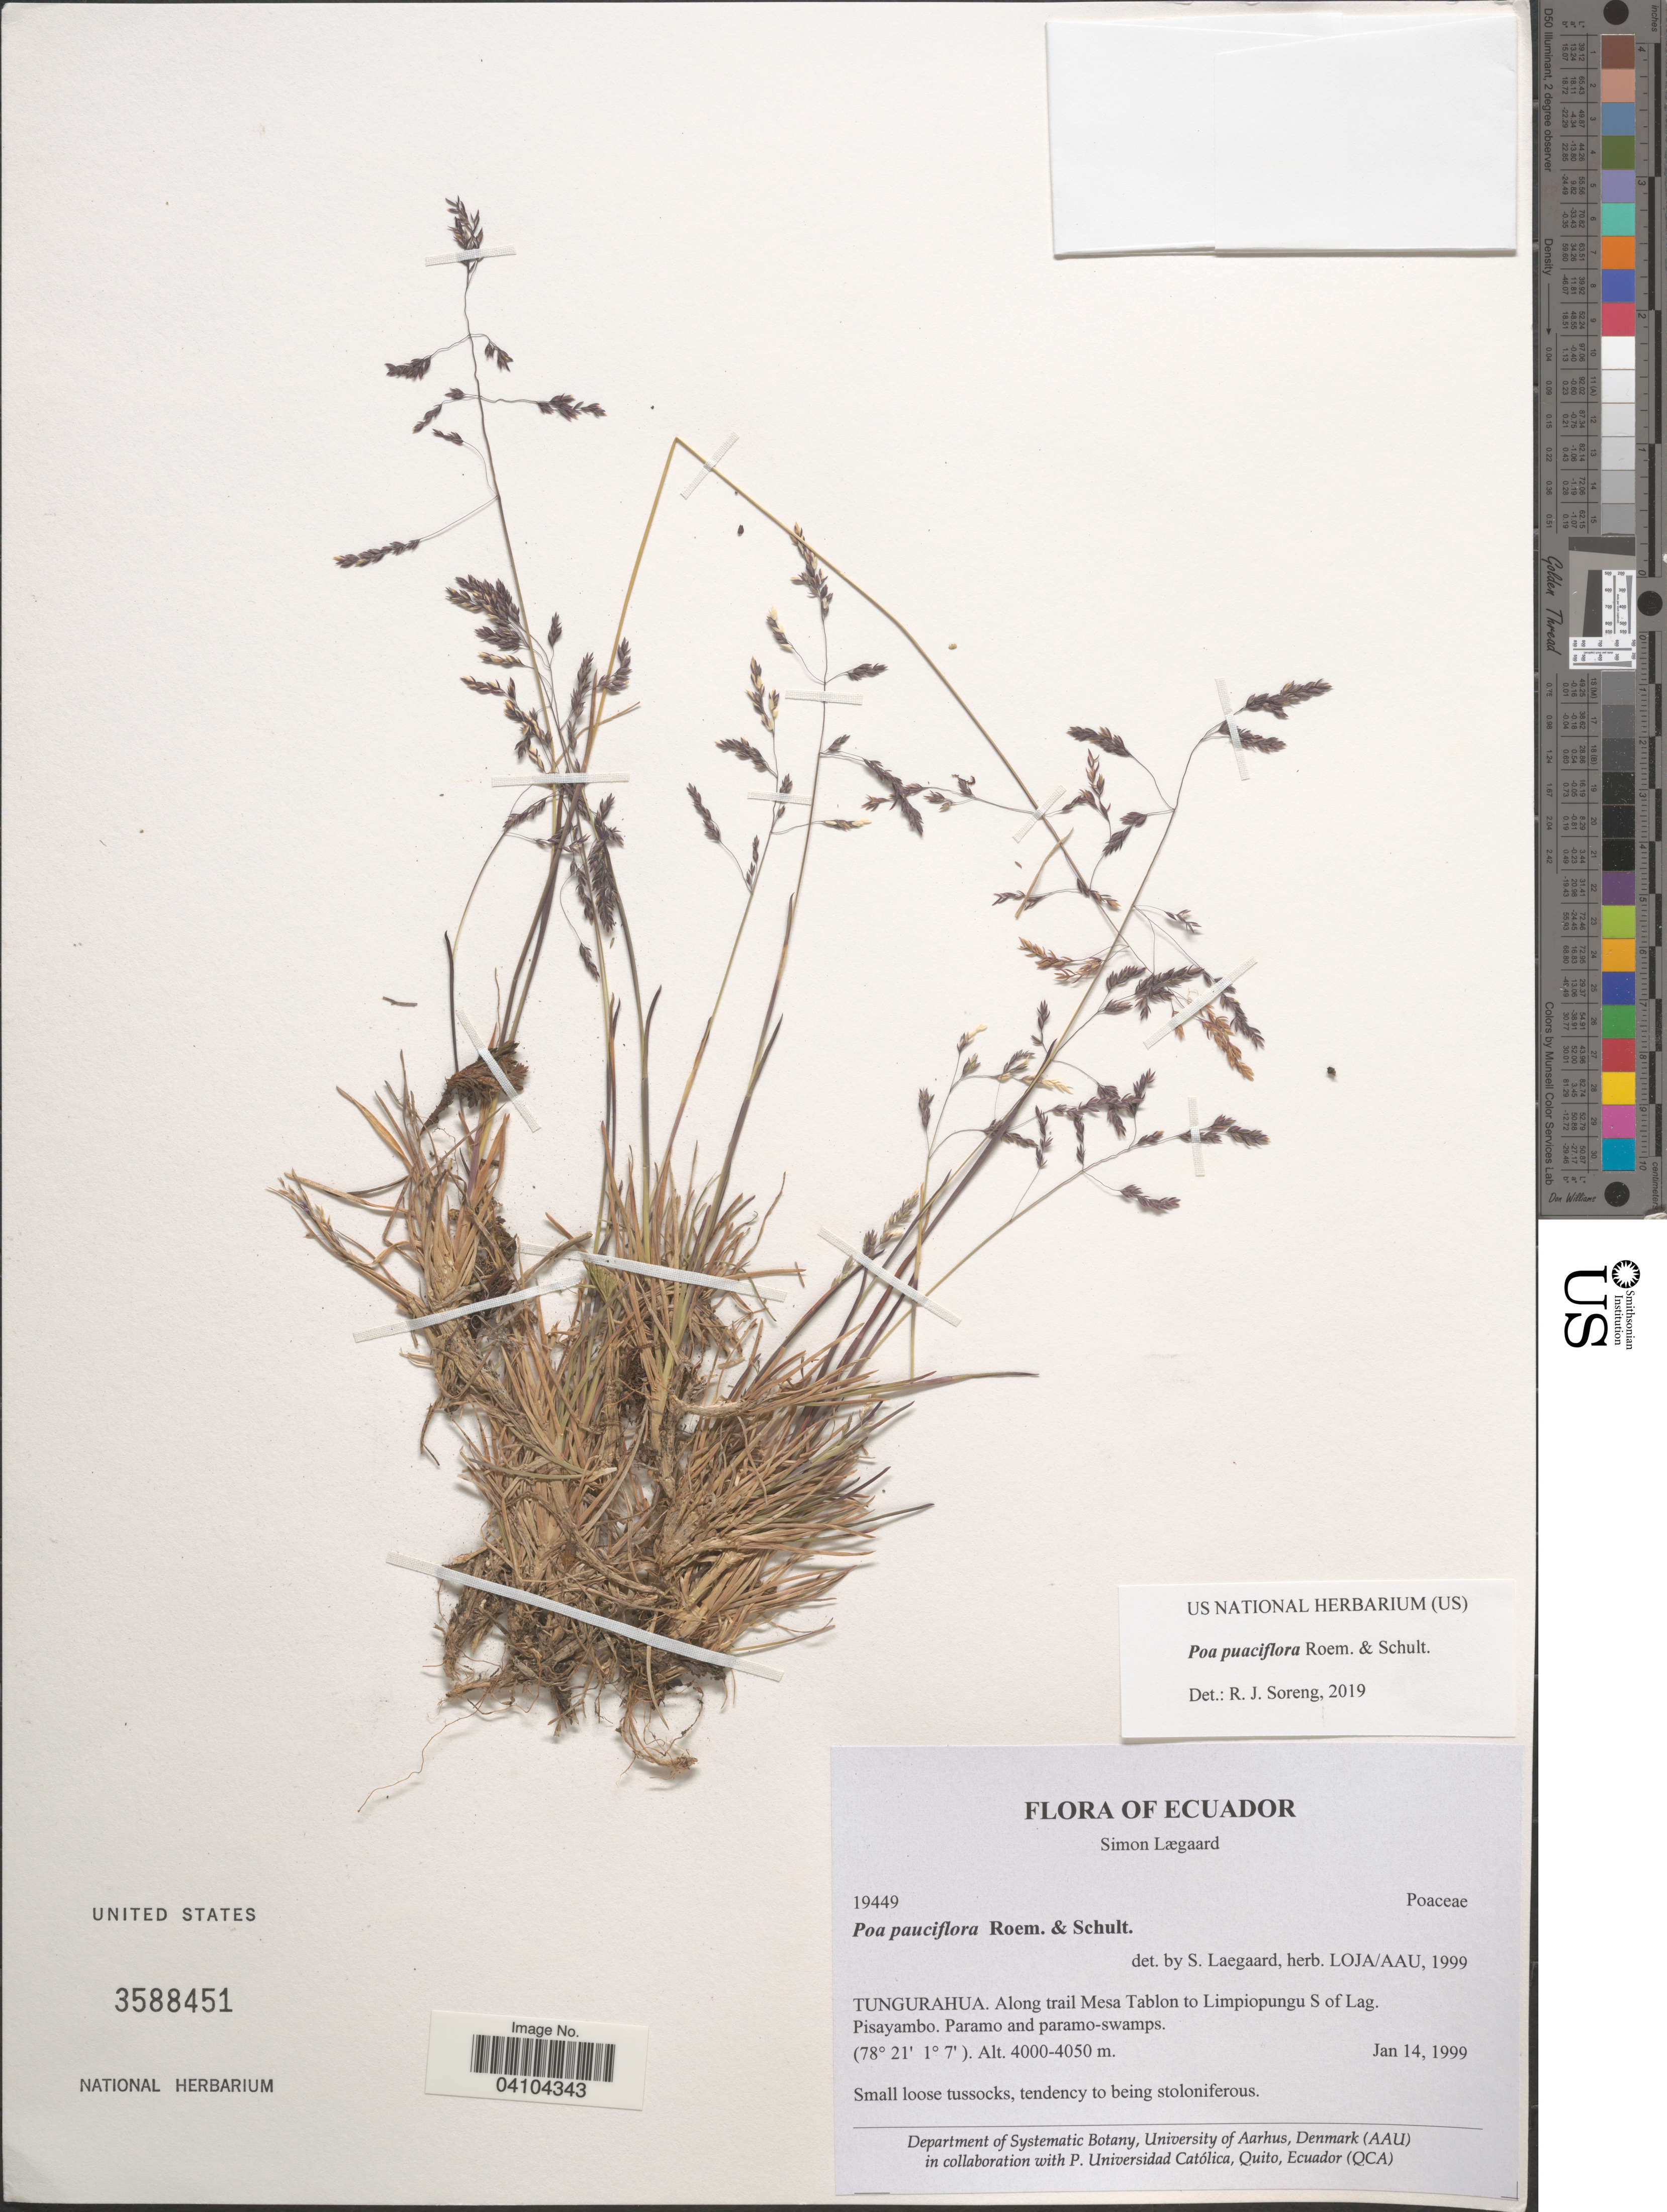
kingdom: Plantae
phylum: Tracheophyta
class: Liliopsida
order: Poales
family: Poaceae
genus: Poa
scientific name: Poa pauciflora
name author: Roem. & Schult.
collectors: S. Lægaard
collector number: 19449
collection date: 1999-01-14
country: Ecuador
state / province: Tungurahua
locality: Along trail Mesa Tablon to Limpiopungu S of Lag. Pisayambo.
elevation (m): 4000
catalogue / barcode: US 3588451